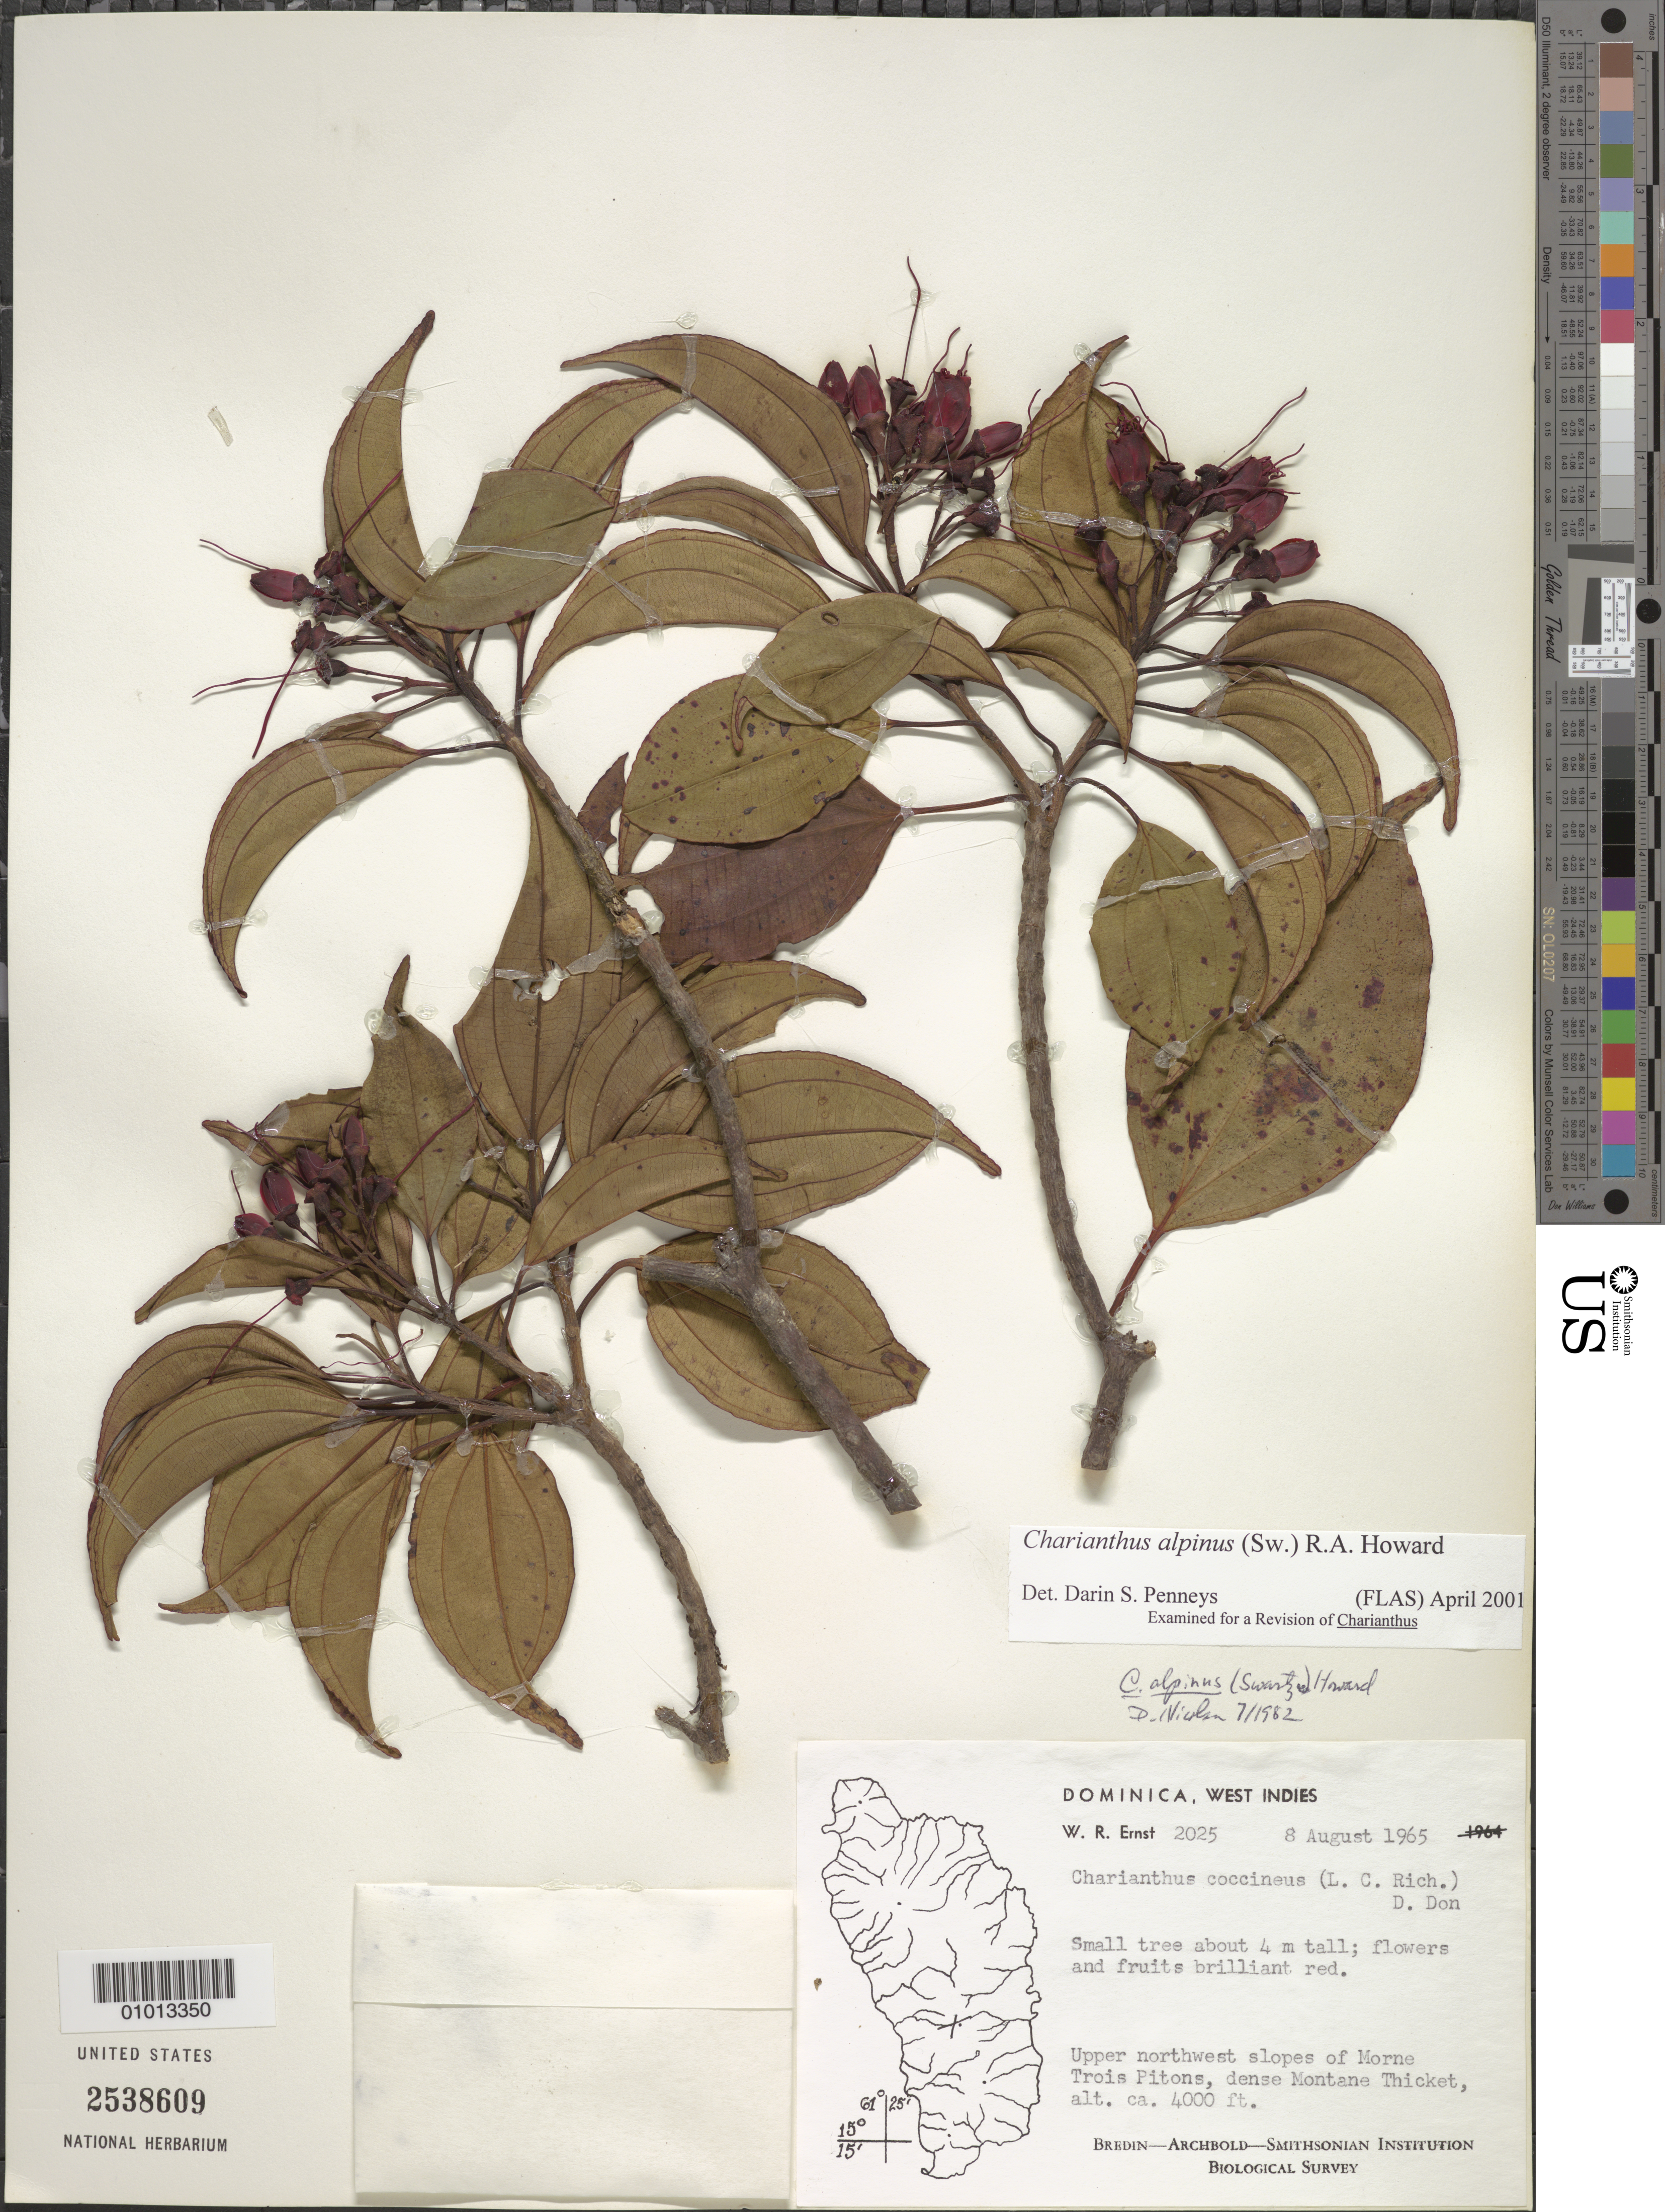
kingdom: Plantae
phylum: Tracheophyta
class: Magnoliopsida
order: Myrtales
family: Melastomataceae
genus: Charianthus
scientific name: Charianthus alpinus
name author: (Sw.) R.A. Howard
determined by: Penneys, D. S.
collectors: W. R. Ernst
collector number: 2025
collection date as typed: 08 Aug 1965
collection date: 1965-08-08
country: Dominica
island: Dominica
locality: Upper northwest slopes of Morne Trois Pitons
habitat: Dense montane thicket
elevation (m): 1219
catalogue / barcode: US 2538609